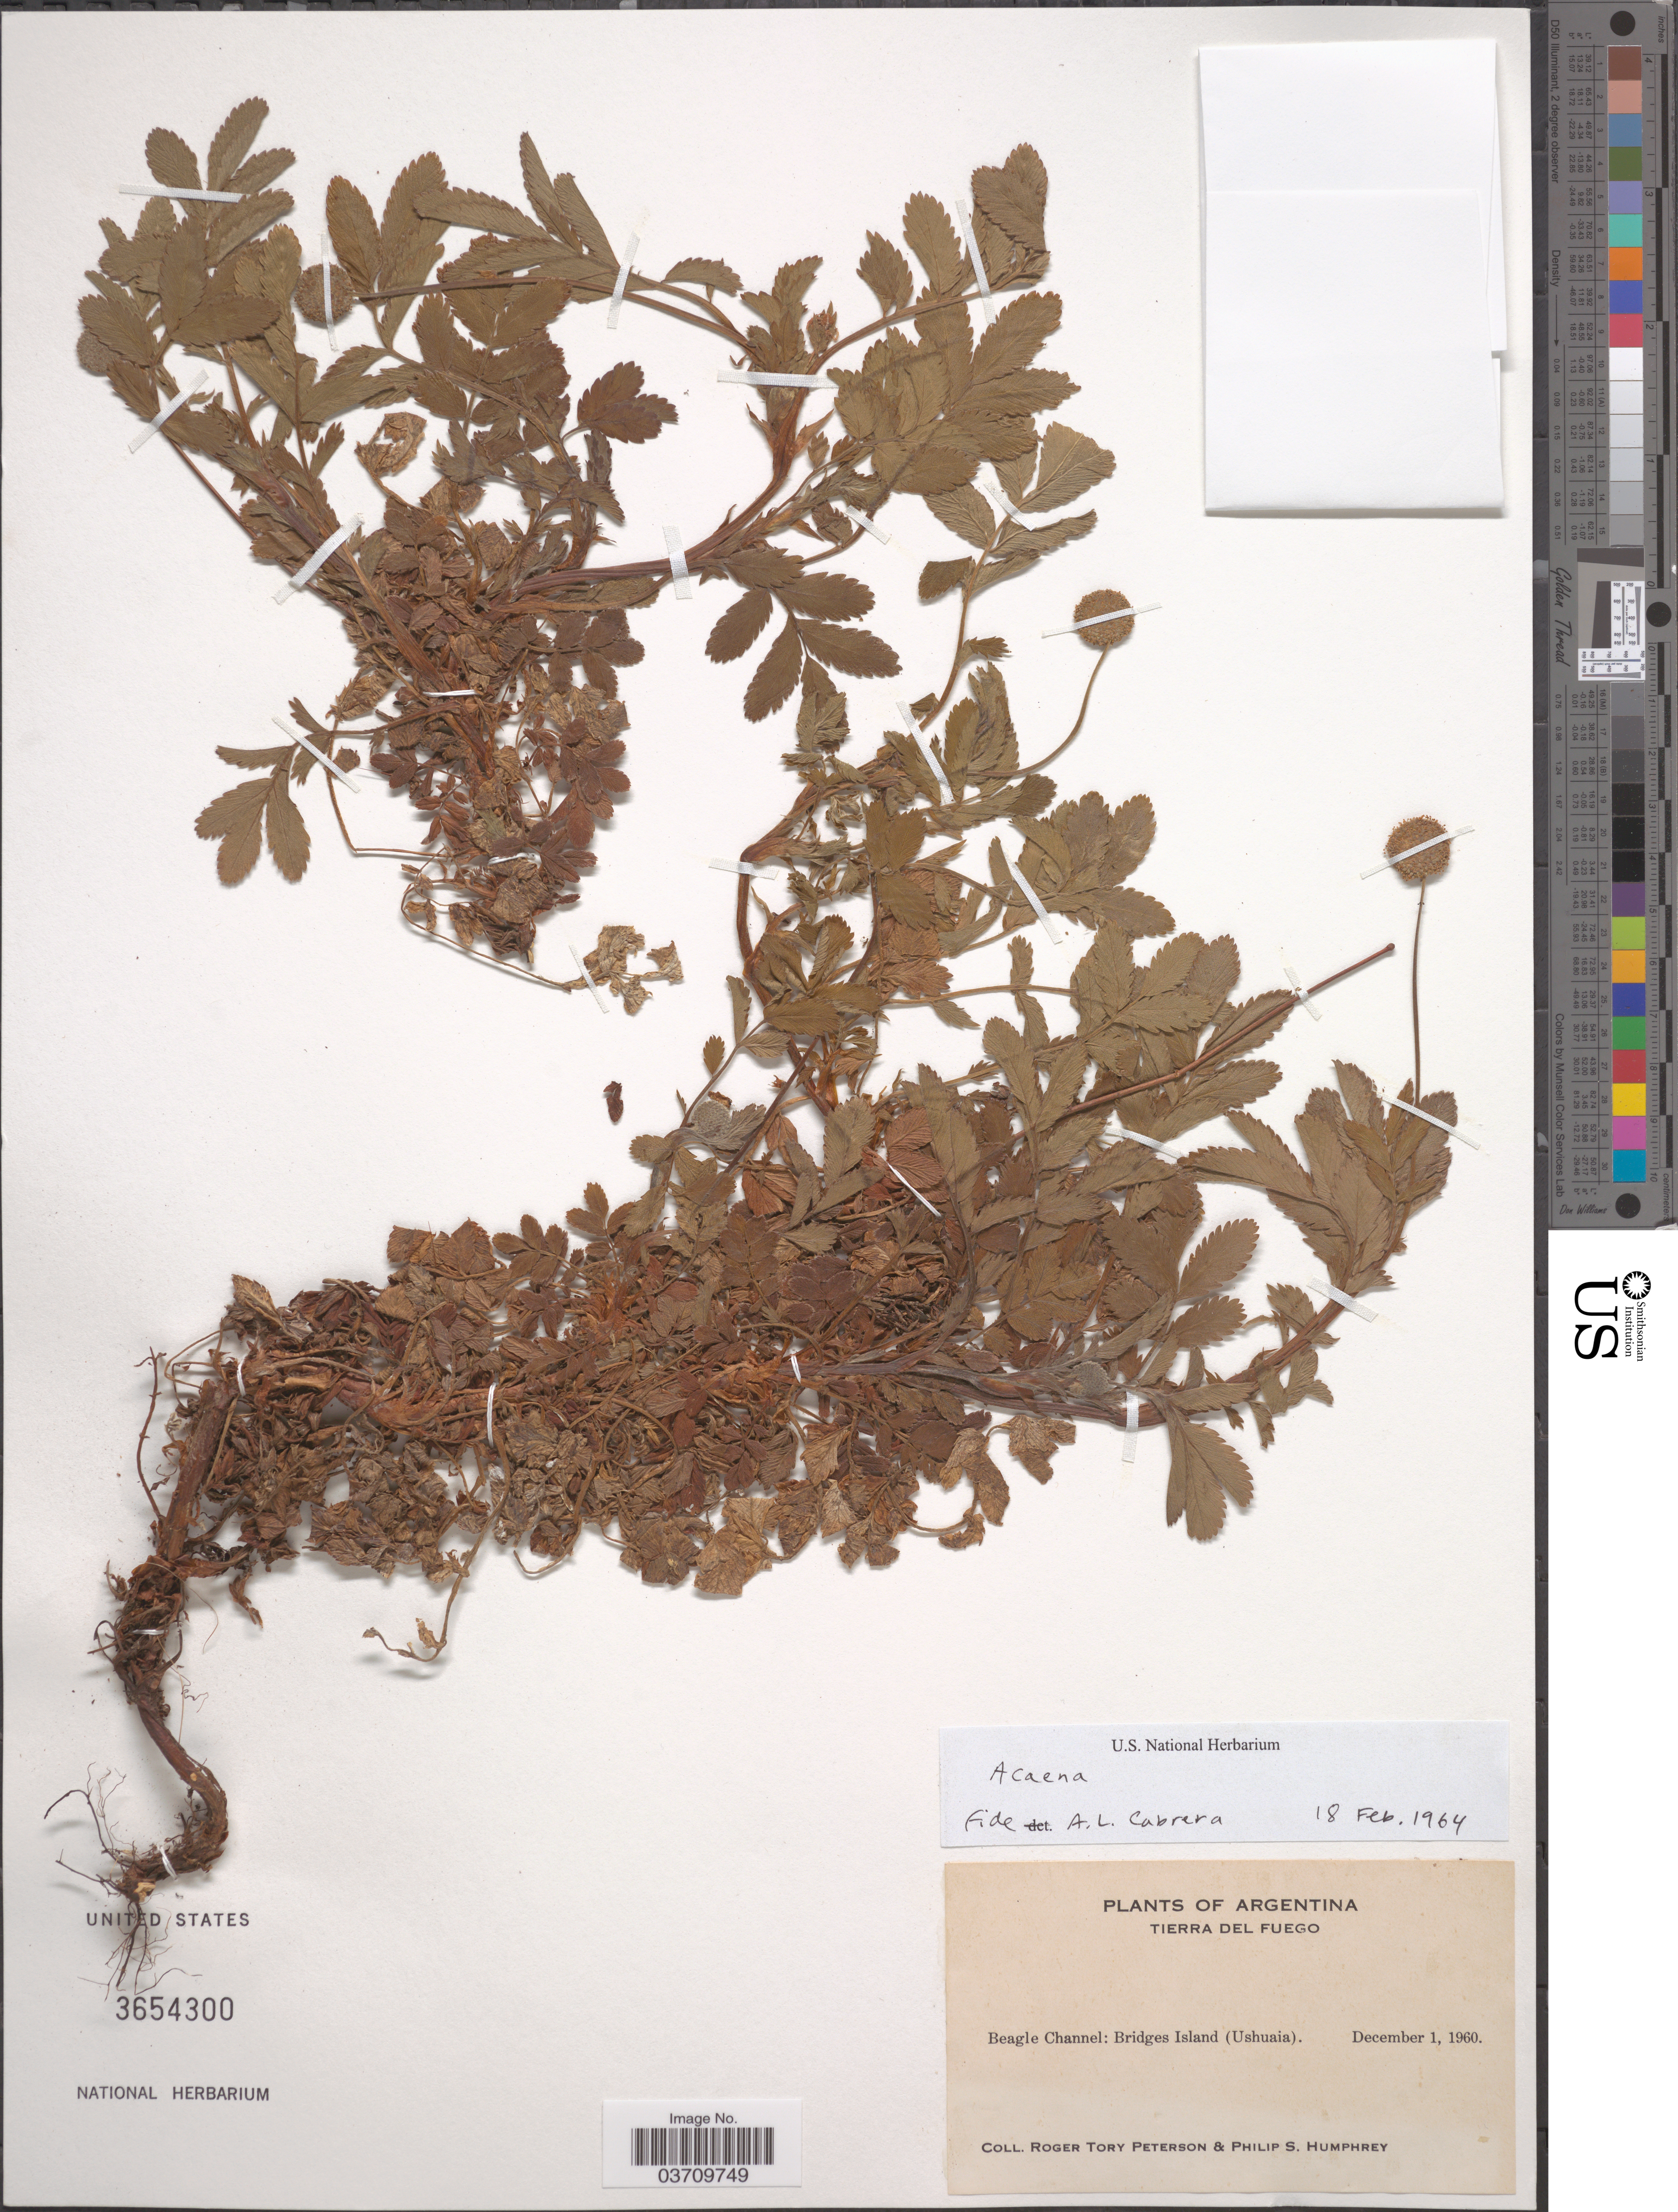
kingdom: Plantae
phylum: Tracheophyta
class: Magnoliopsida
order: Rosales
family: Rosaceae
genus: Acaena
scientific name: Acaena sp.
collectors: R. Peterson & P. Humphrey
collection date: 1960-12-01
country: Argentina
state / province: Tierra del Fuego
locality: Beagle Channel: Bridges Island (Ushuaia).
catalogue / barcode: US 3654300